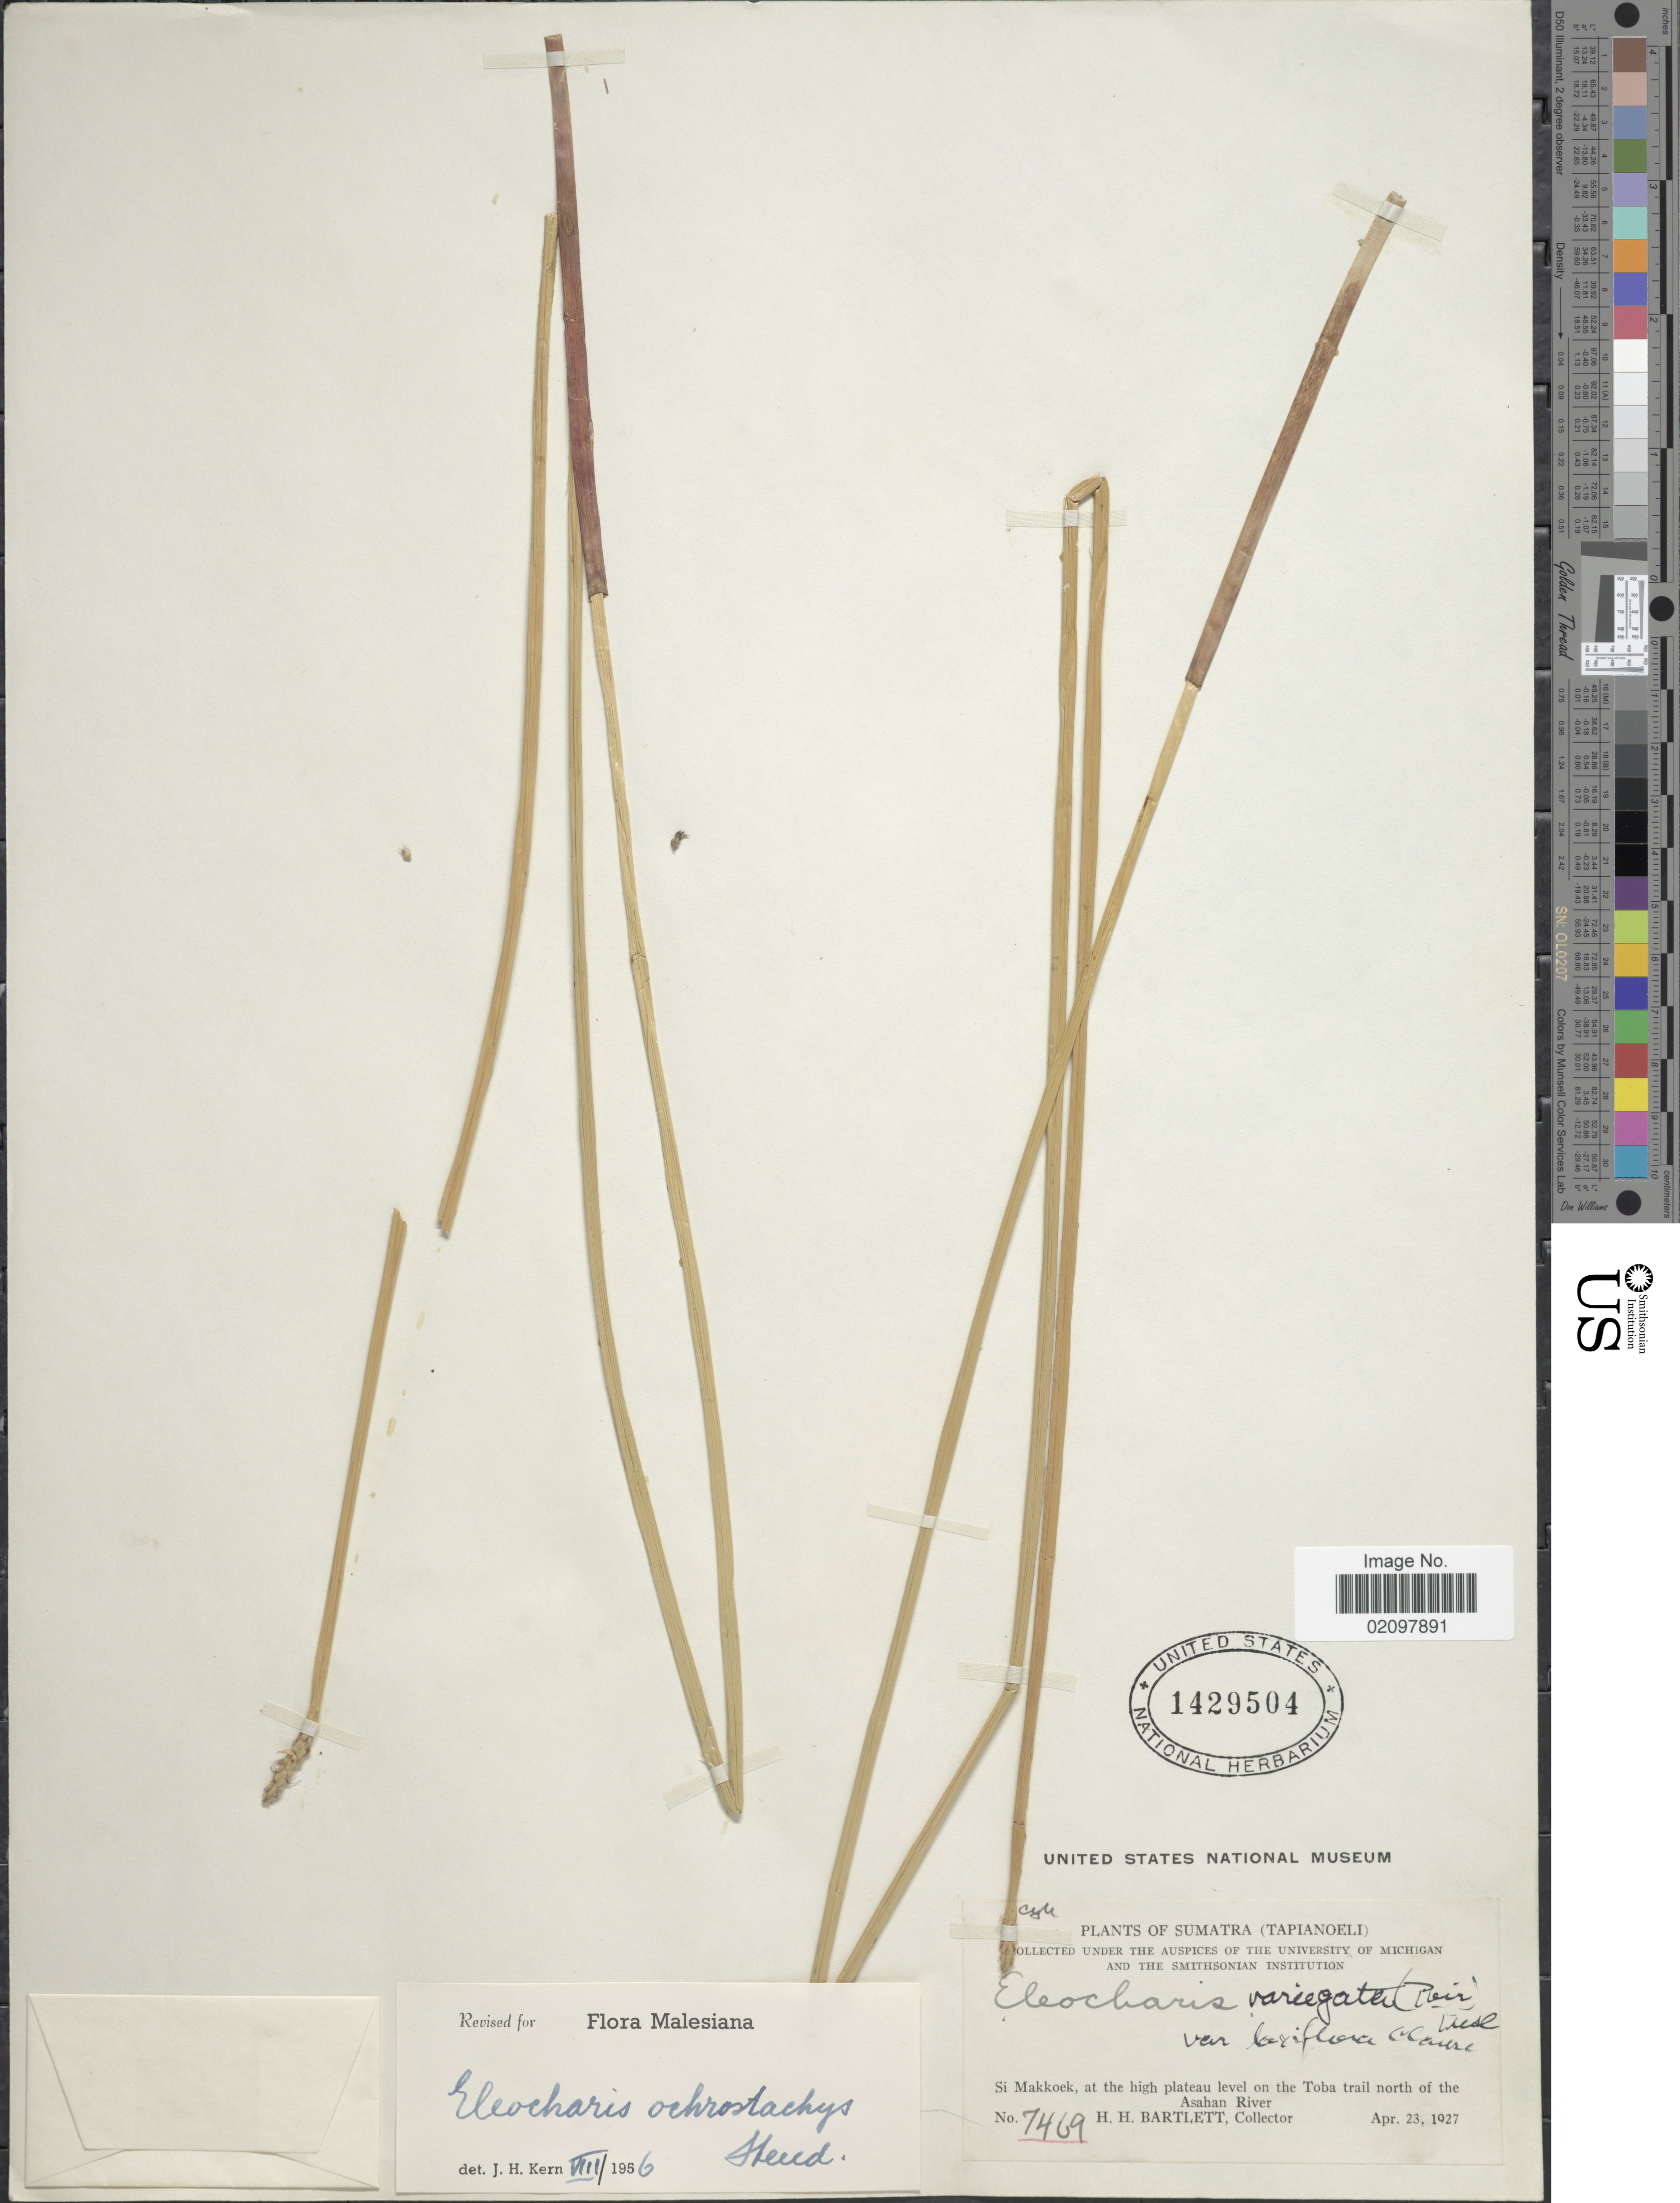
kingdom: Plantae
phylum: Tracheophyta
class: Liliopsida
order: Poales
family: Cyperaceae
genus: Eleocharis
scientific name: Eleocharis ochrostachys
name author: Steud.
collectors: H. H. Bartlett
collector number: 7469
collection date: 1927-04-23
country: Indonesia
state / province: Sumatra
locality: Tapianoeli. Si Moekkoek, at the high plateau level on the Toba trail north of the Asahan River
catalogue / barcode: US 1429504